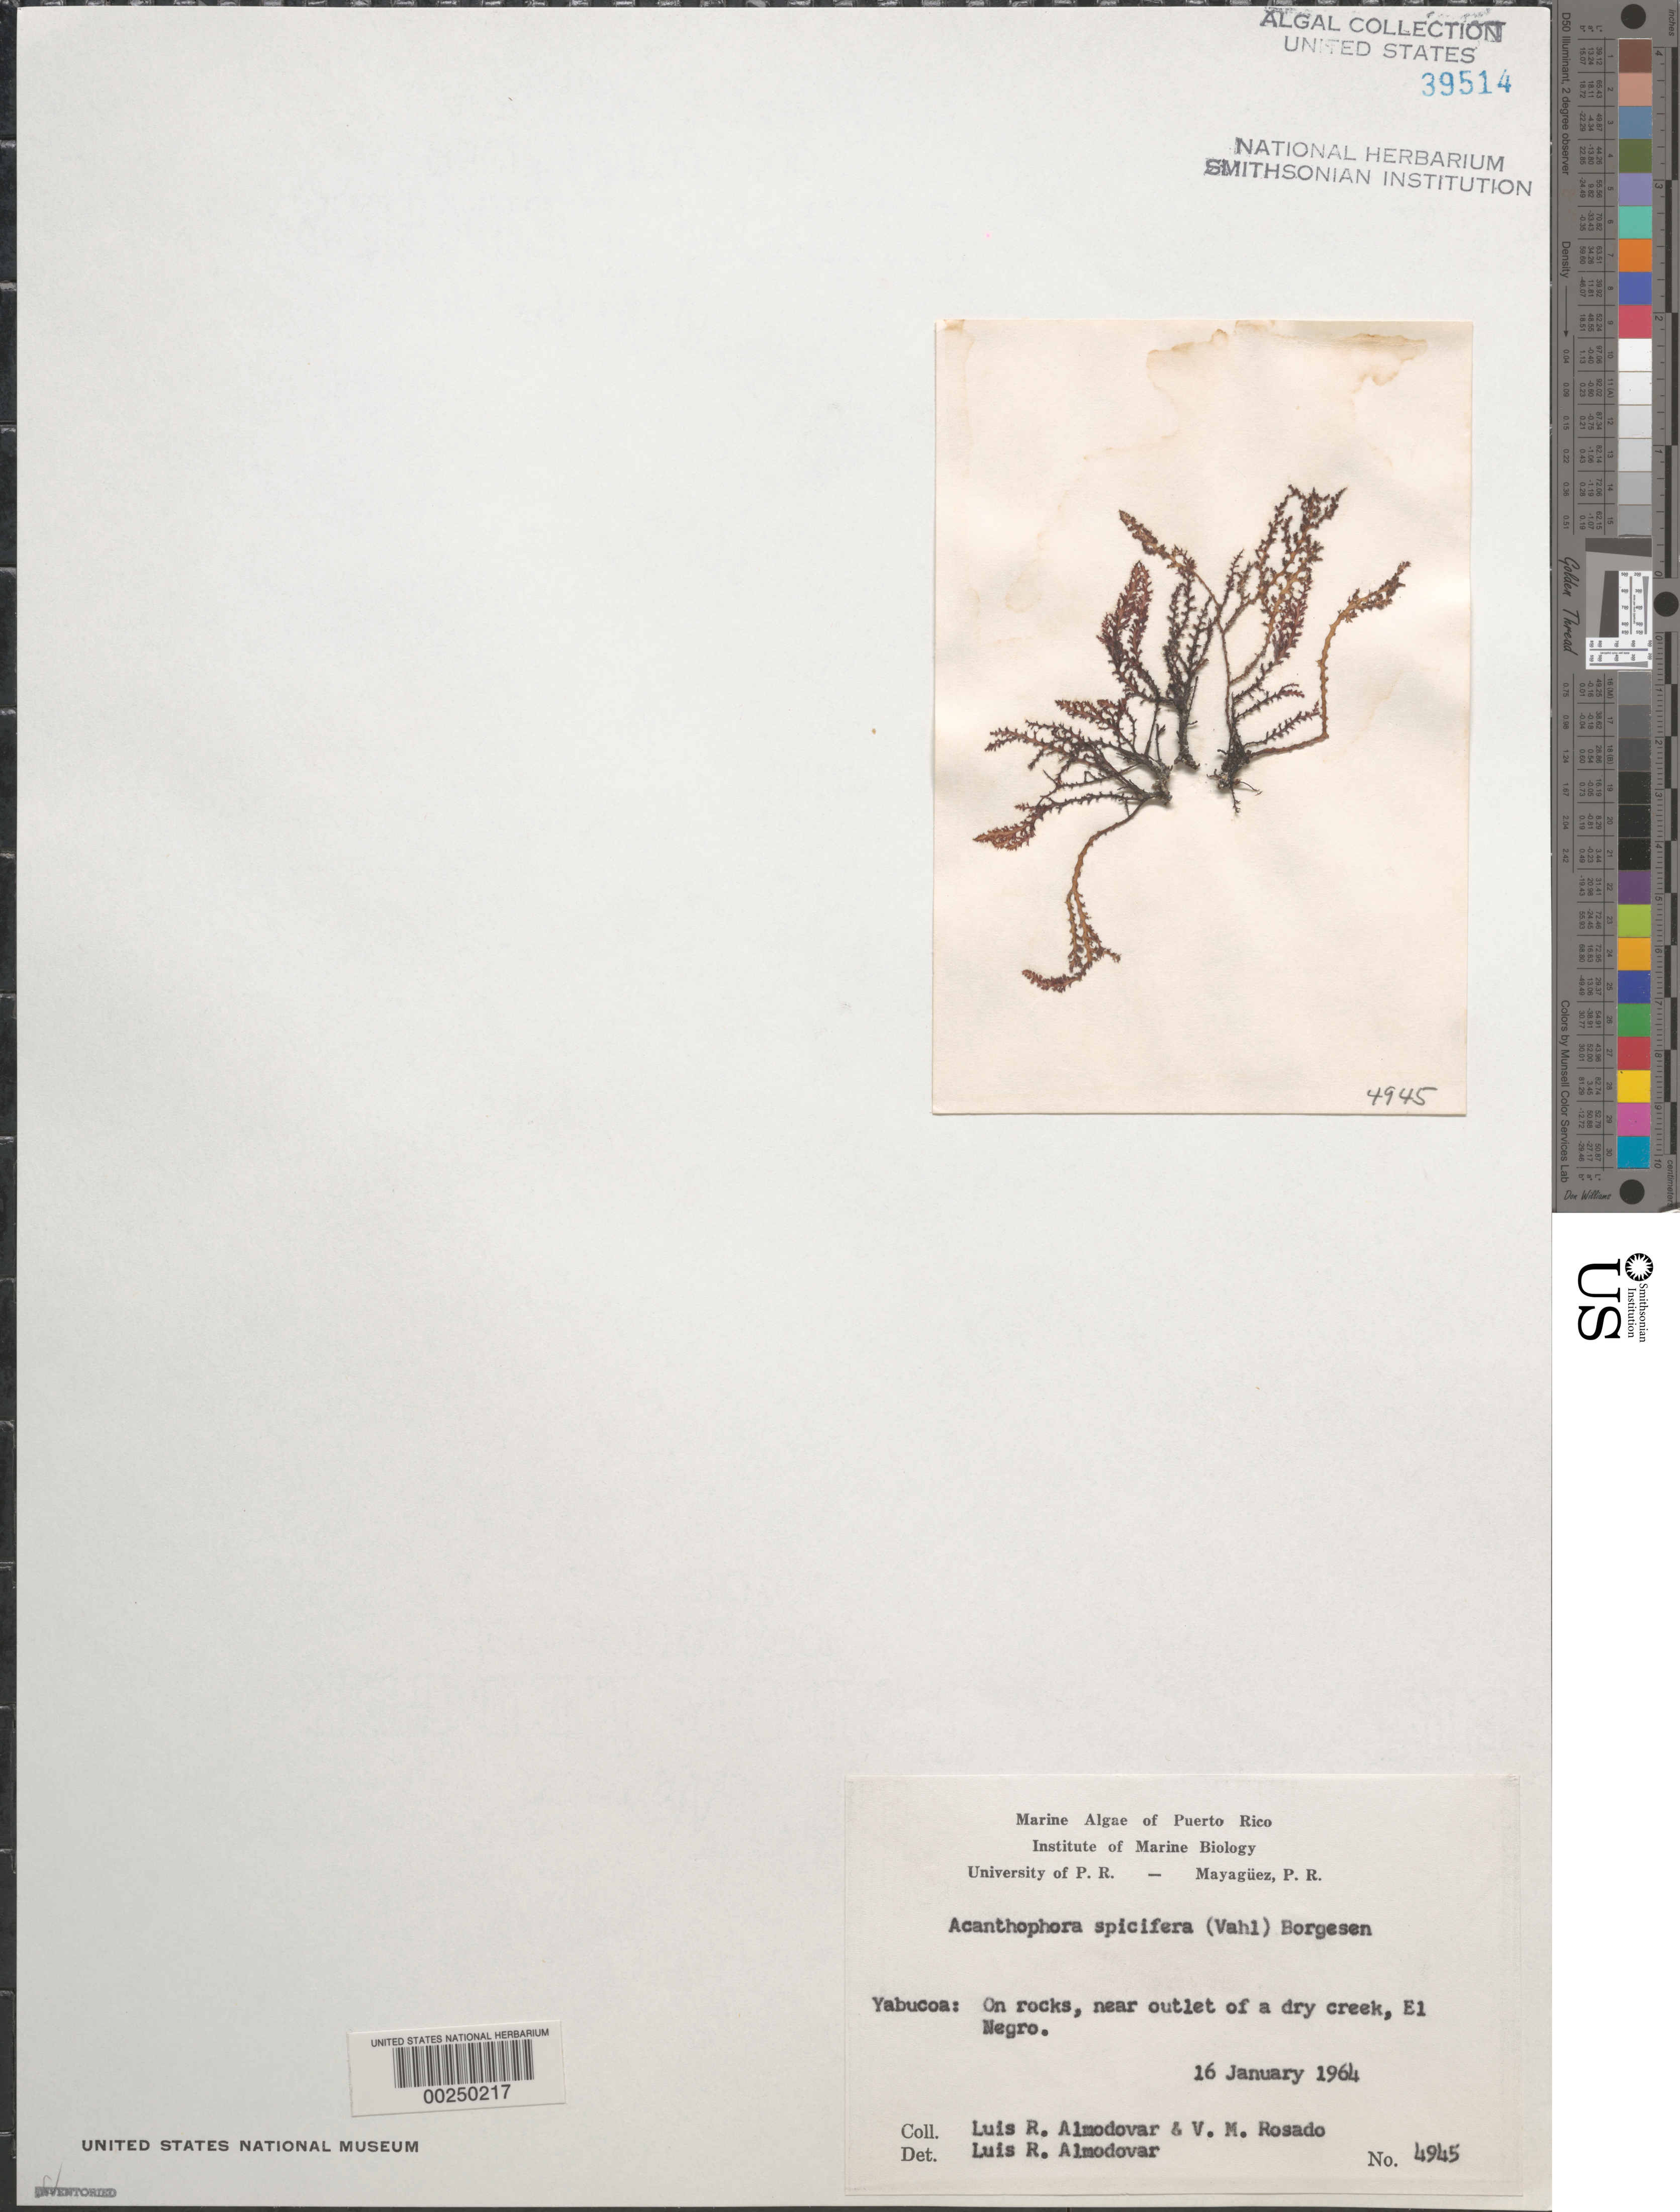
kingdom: Plantae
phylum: Rhodophyta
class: Florideophyceae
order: Ceramiales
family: Rhodomelaceae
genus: Acanthophora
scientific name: Acanthophora spicifera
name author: (Vahl) Børgesen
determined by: Almodovar, L. R.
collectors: L. Almodovar & V. Rosado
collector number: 4945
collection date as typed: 16 Jan 1964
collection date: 1964-01-16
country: Puerto Rico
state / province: Yabucoa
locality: El Negro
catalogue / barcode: US 39514